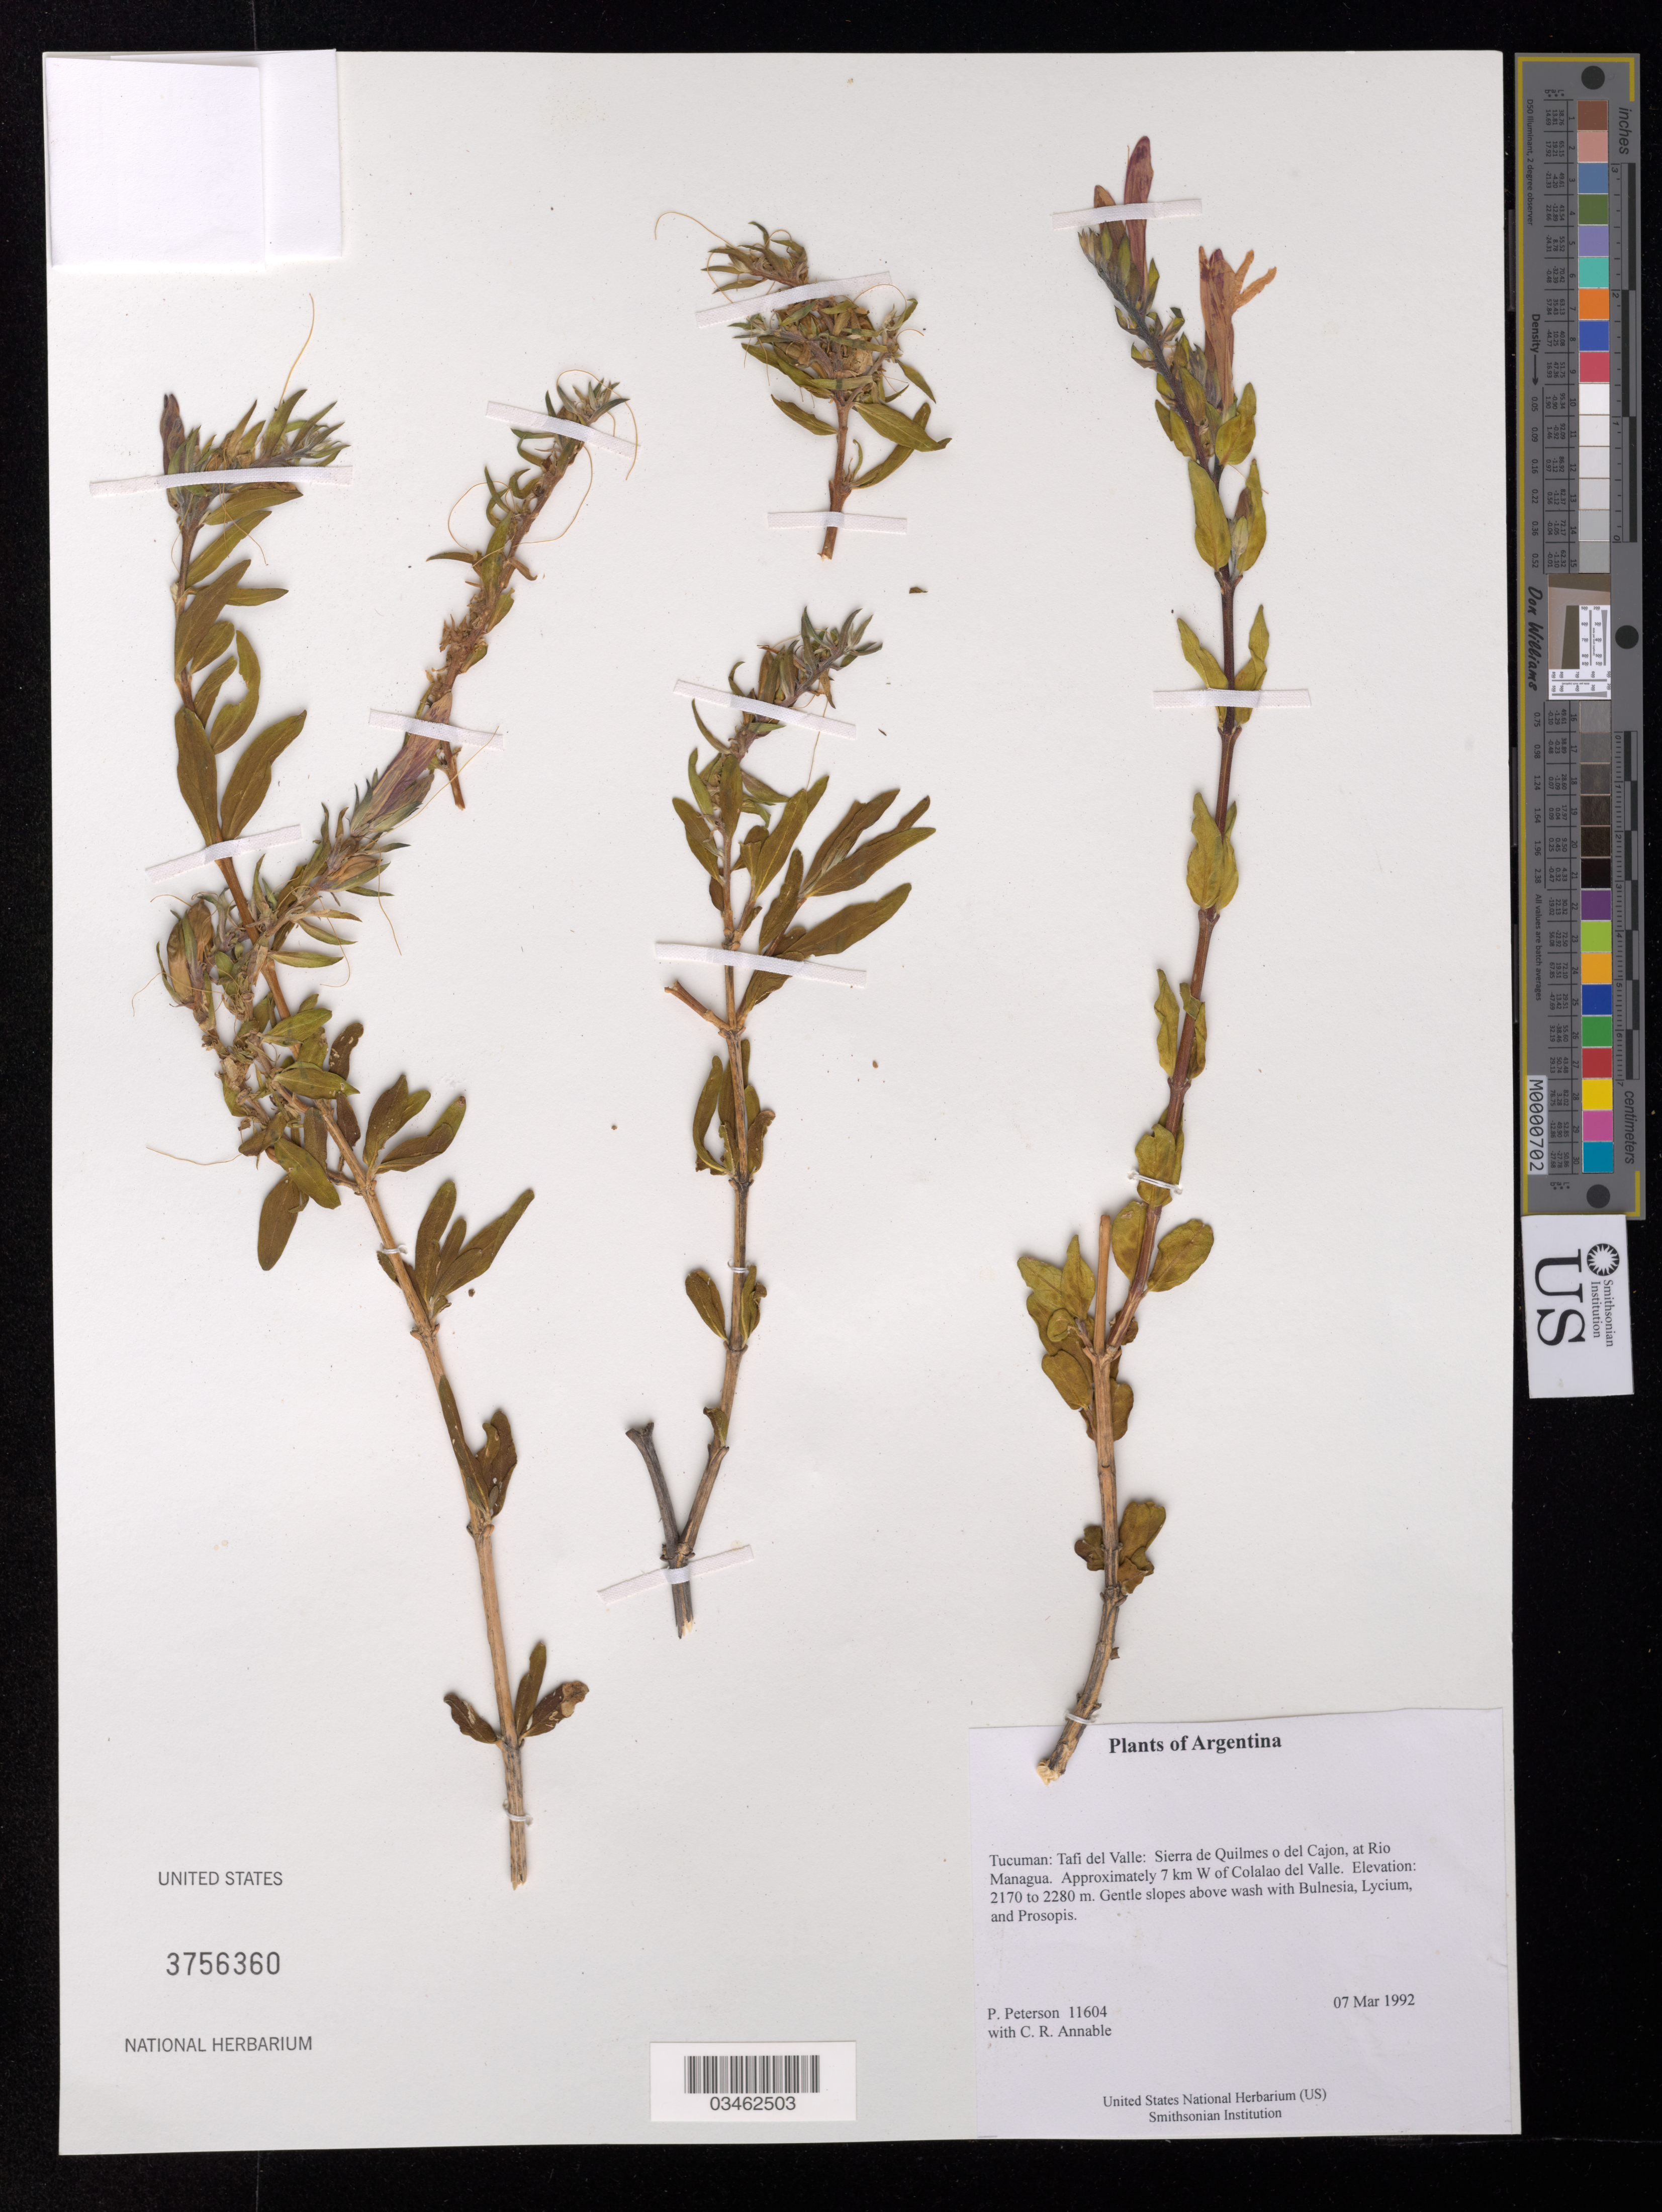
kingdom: Plantae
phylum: Tracheophyta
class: Magnoliopsida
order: Lamiales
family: Acanthaceae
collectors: P. M. Peterson & C. R. Annable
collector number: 11604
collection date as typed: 07 Mar 1992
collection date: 1992-03-07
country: Argentina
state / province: Tucuman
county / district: Tafi del Valle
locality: Sierra de Quilmes o del Cajon, at Rio Managua. Approximately 7 km W of Colalao del Valle.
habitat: Gentle slopes above wash with Bulnesia, Lycium, and Prosopis.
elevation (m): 2170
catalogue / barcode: US 3756360